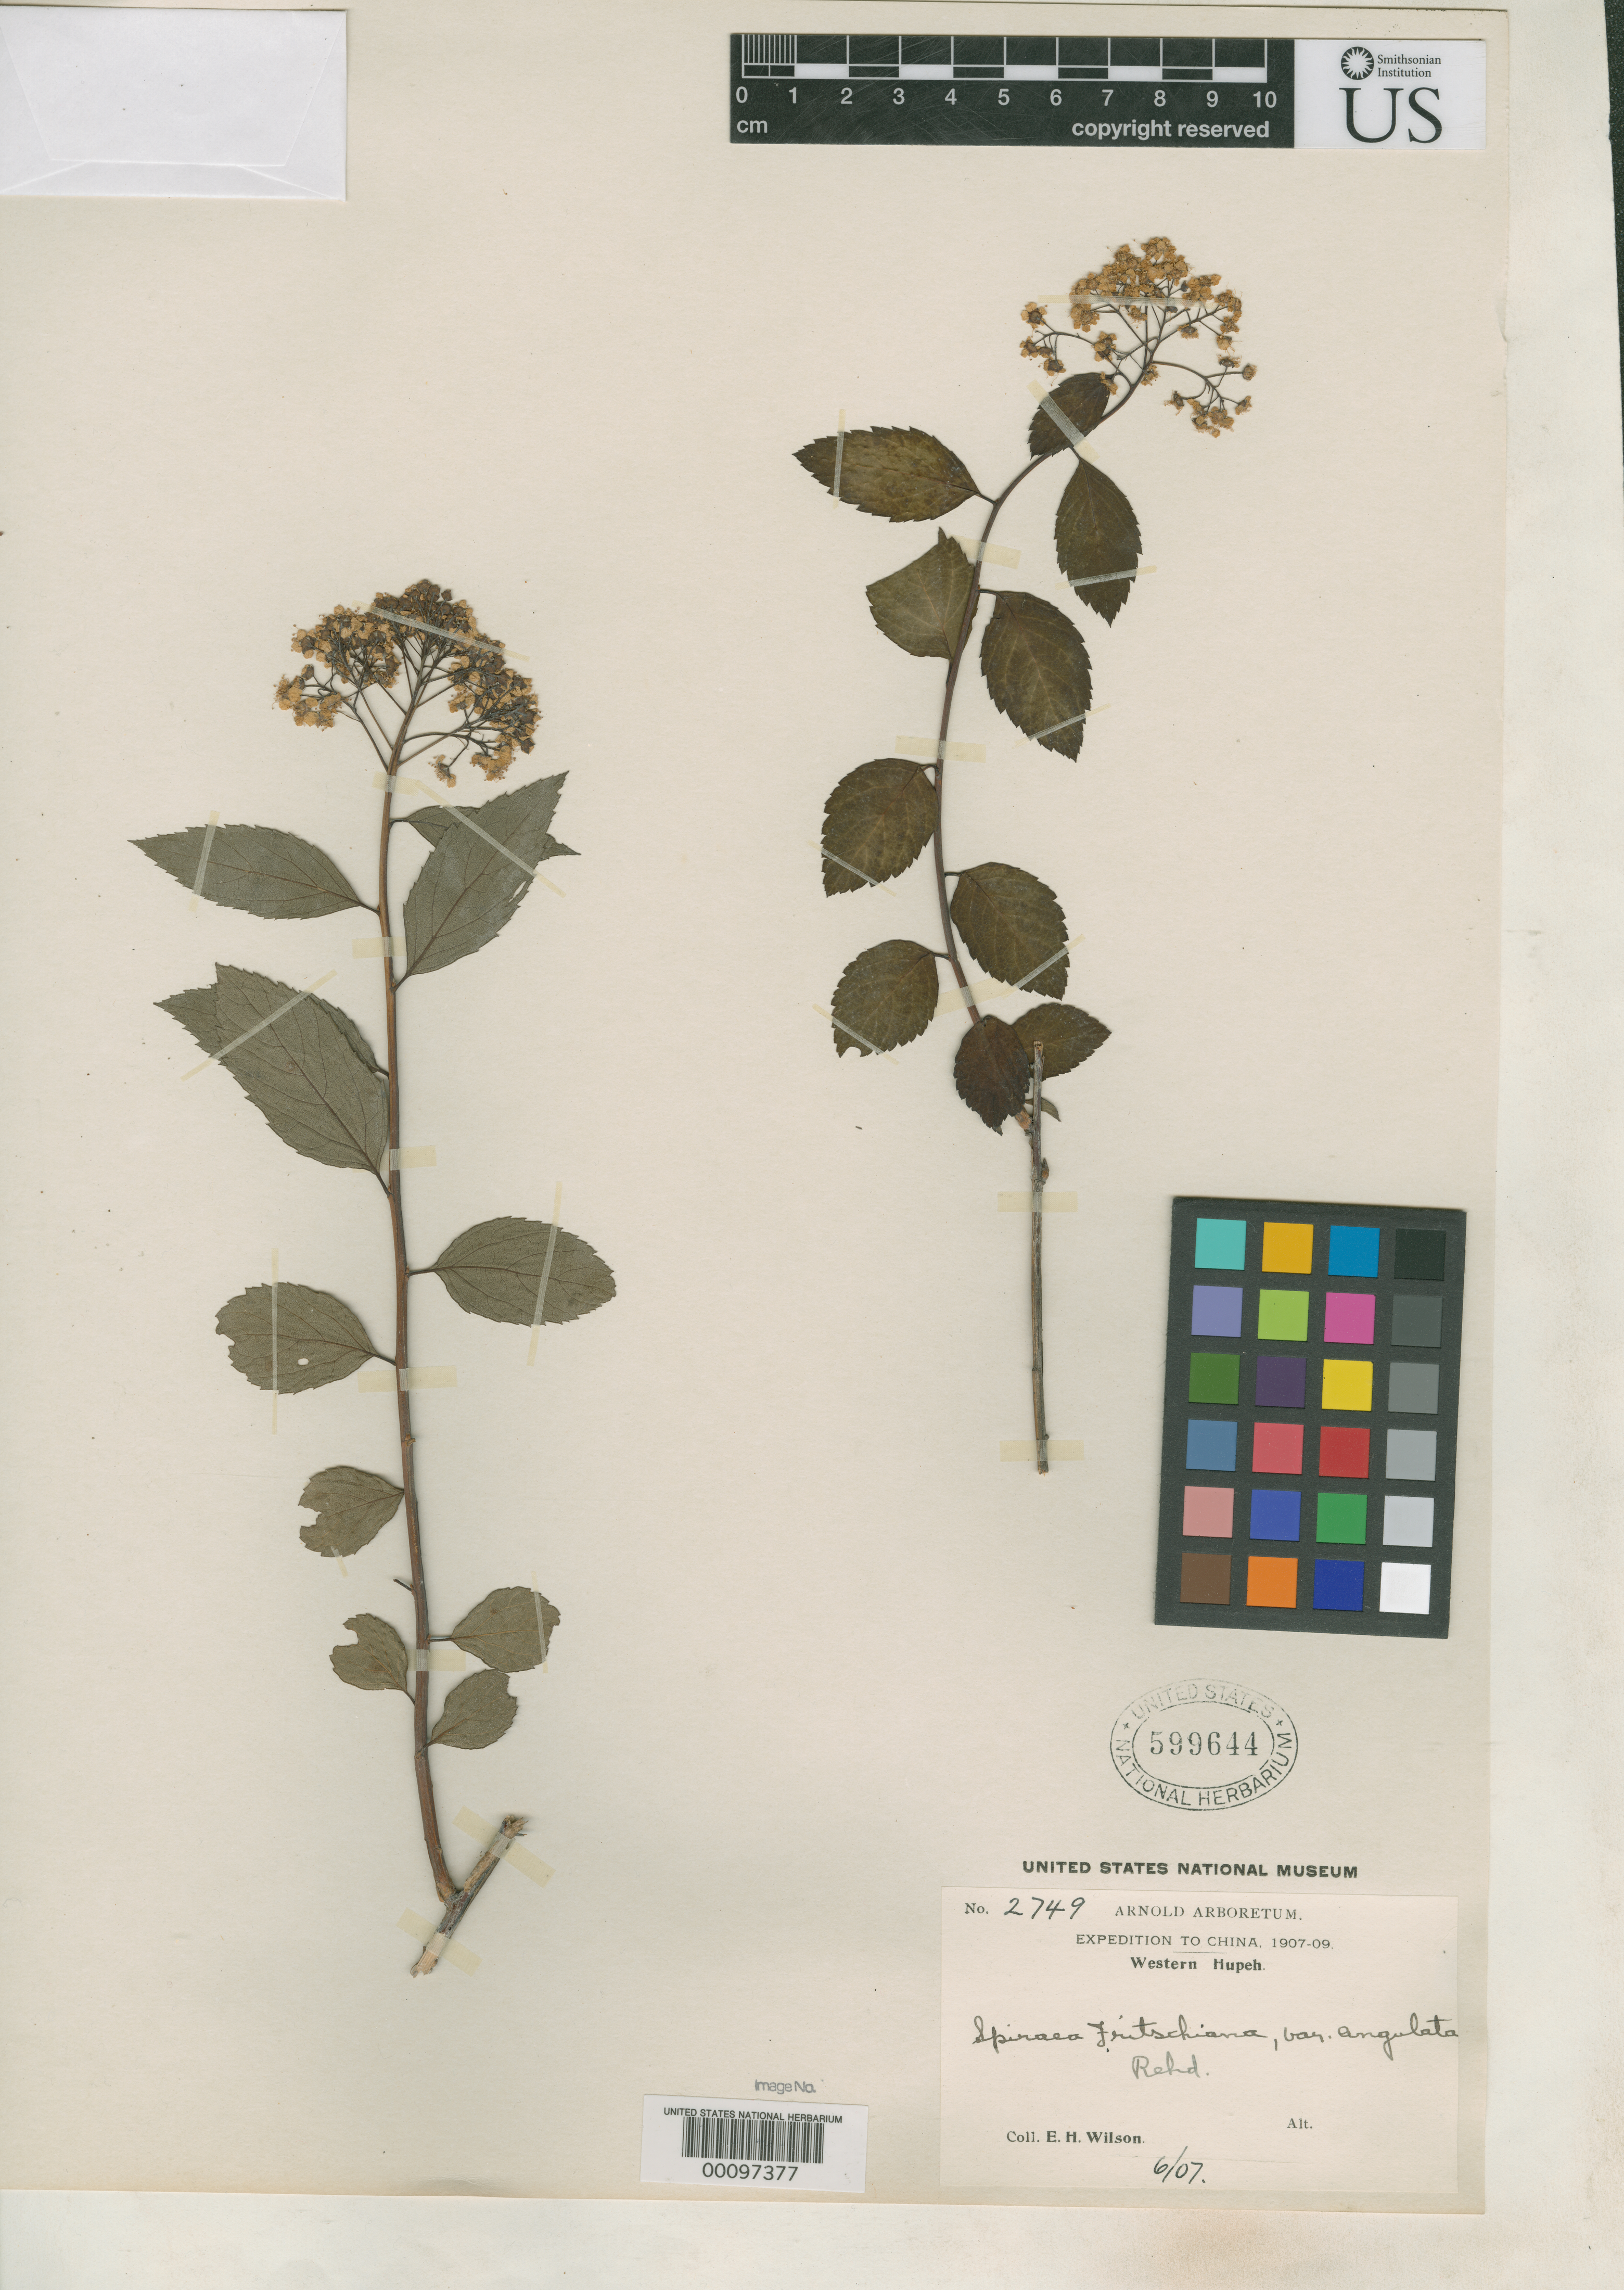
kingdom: Plantae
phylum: Tracheophyta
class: Magnoliopsida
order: Rosales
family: Rosaceae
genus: Spiraea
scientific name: Spiraea fritschiana var. angulata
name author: Rehder in Sarg.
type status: Isotype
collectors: E. H. Wilson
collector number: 2749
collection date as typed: Jun 1907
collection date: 1907-06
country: China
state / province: Hubei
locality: Changlo Hsien.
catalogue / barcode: US 599644